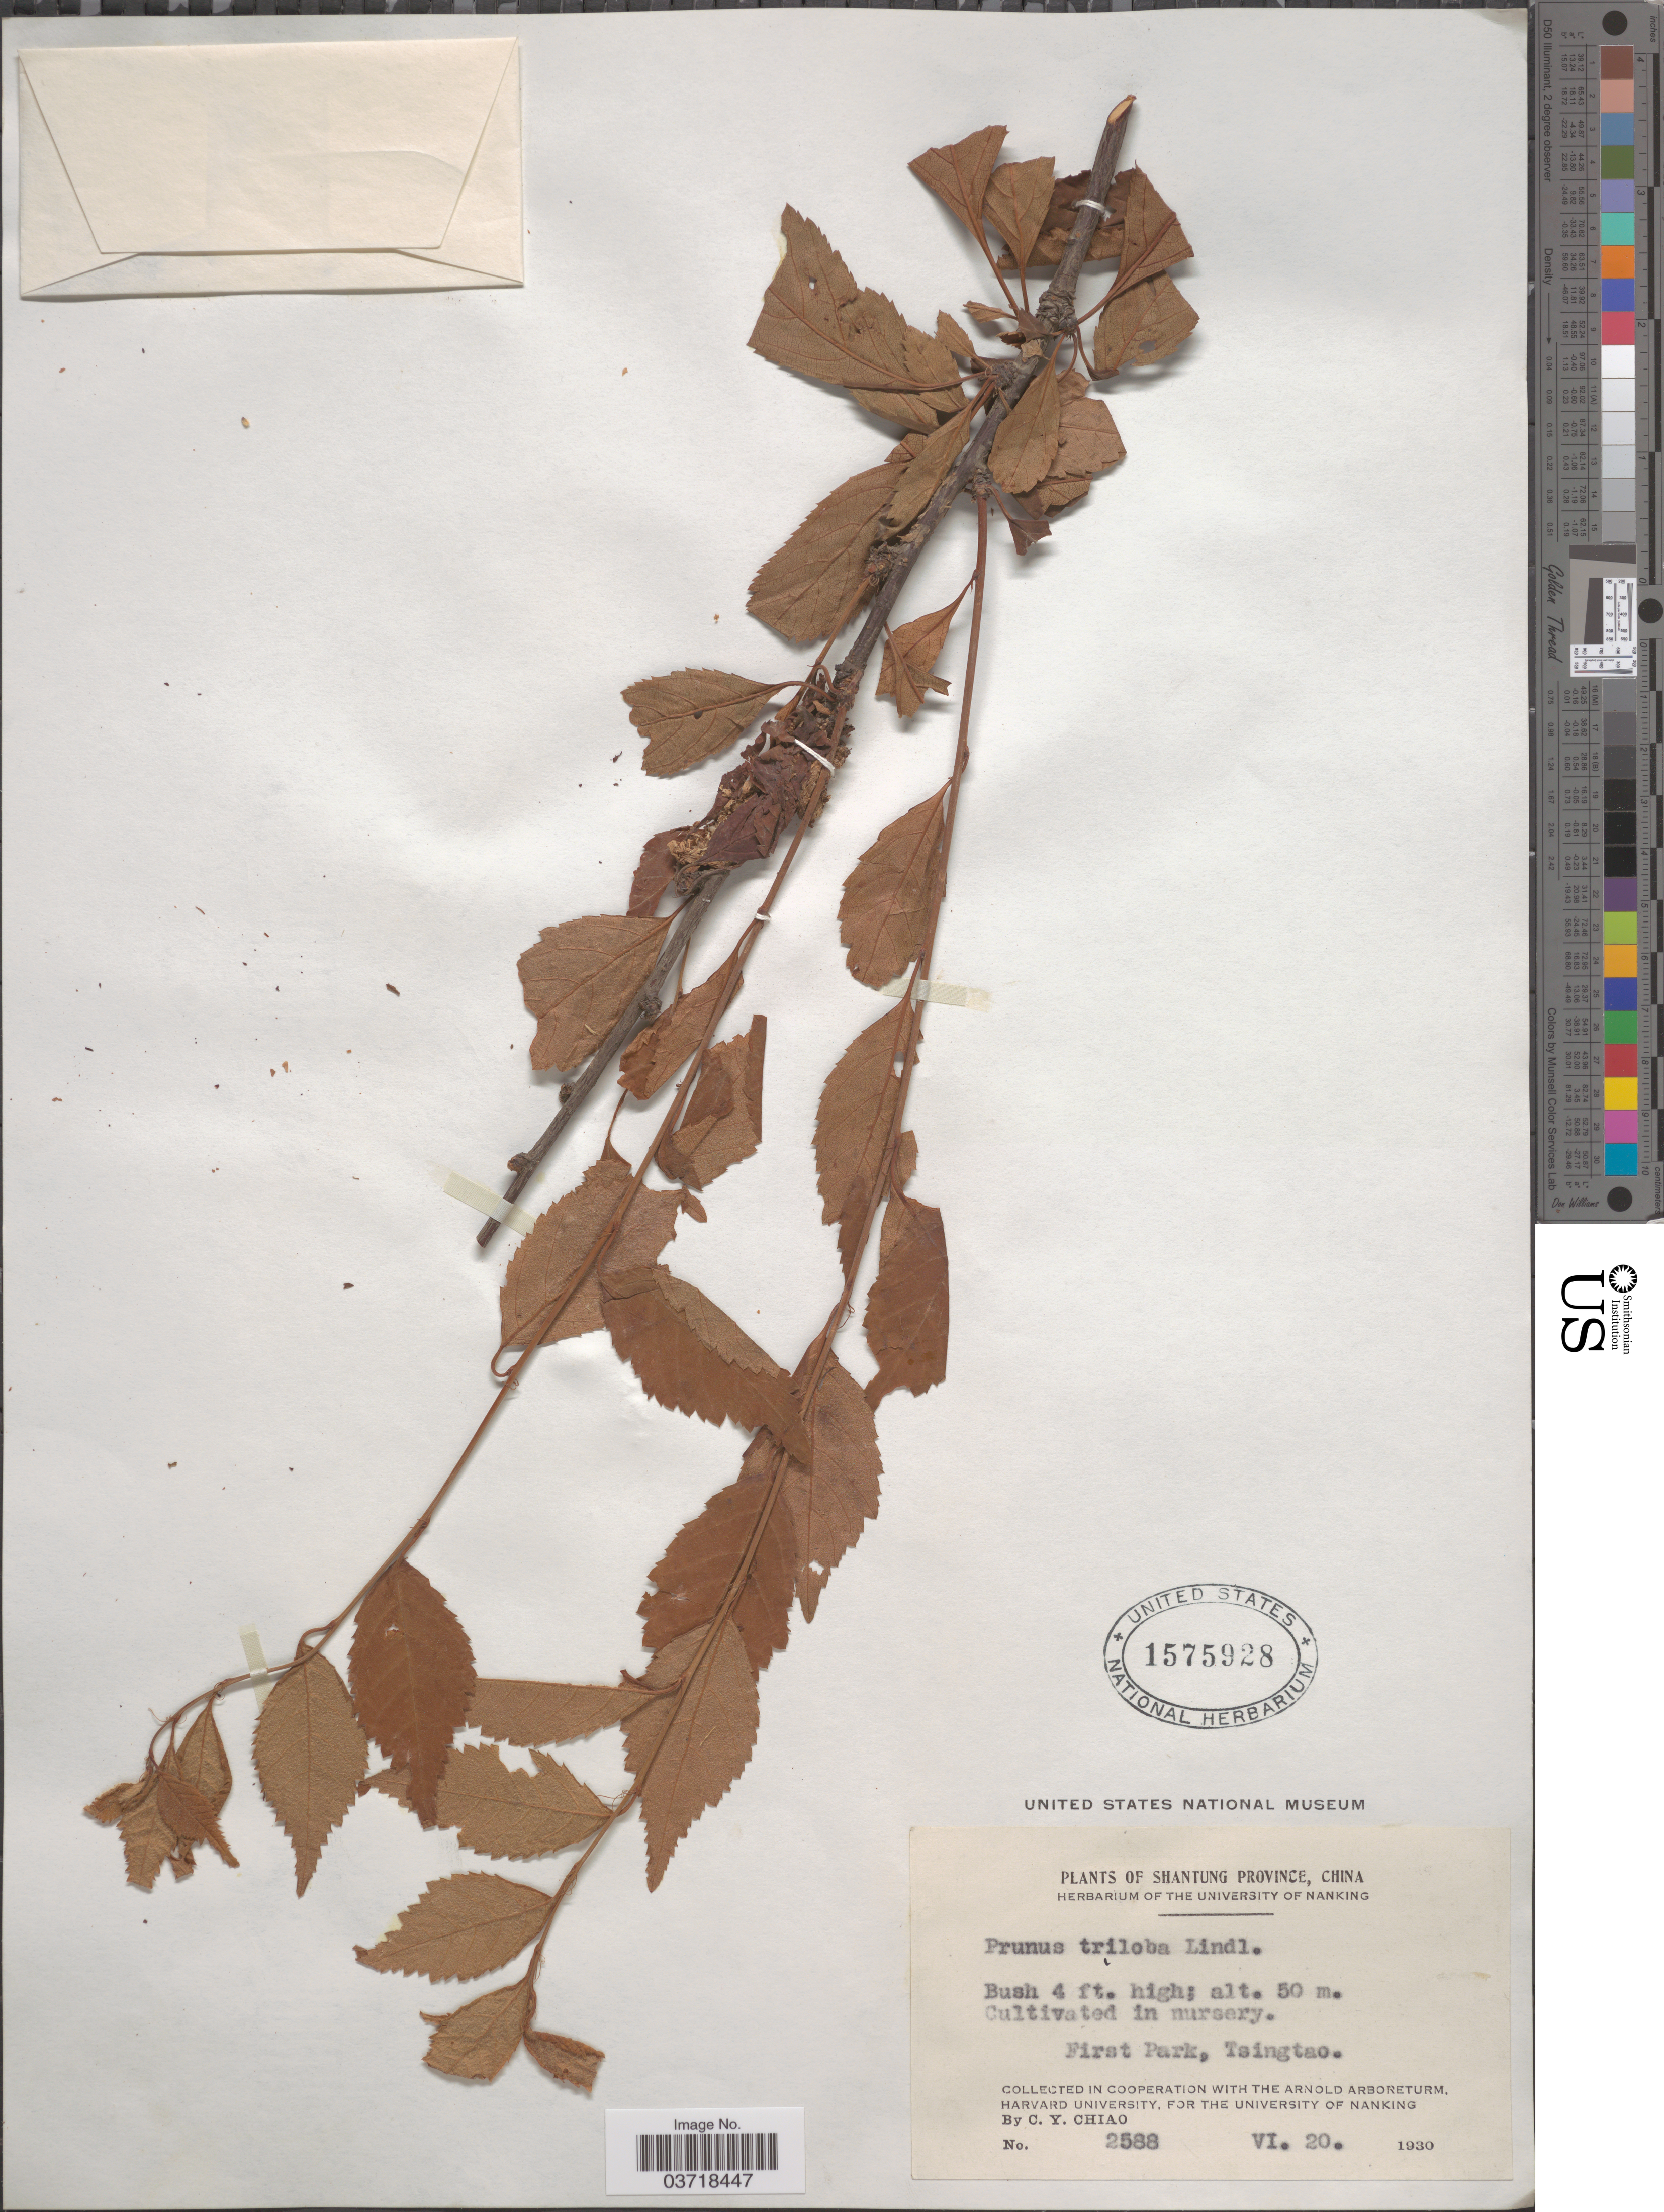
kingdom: Plantae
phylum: Tracheophyta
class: Magnoliopsida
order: Rosales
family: Rosaceae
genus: Prunus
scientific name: Prunus triloba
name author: Lindl.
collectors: C. Y. Chiao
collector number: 2588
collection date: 1930-06-20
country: China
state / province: Shandong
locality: Shantung Province. First Park, Tsingtao.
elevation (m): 50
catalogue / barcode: US 1575928